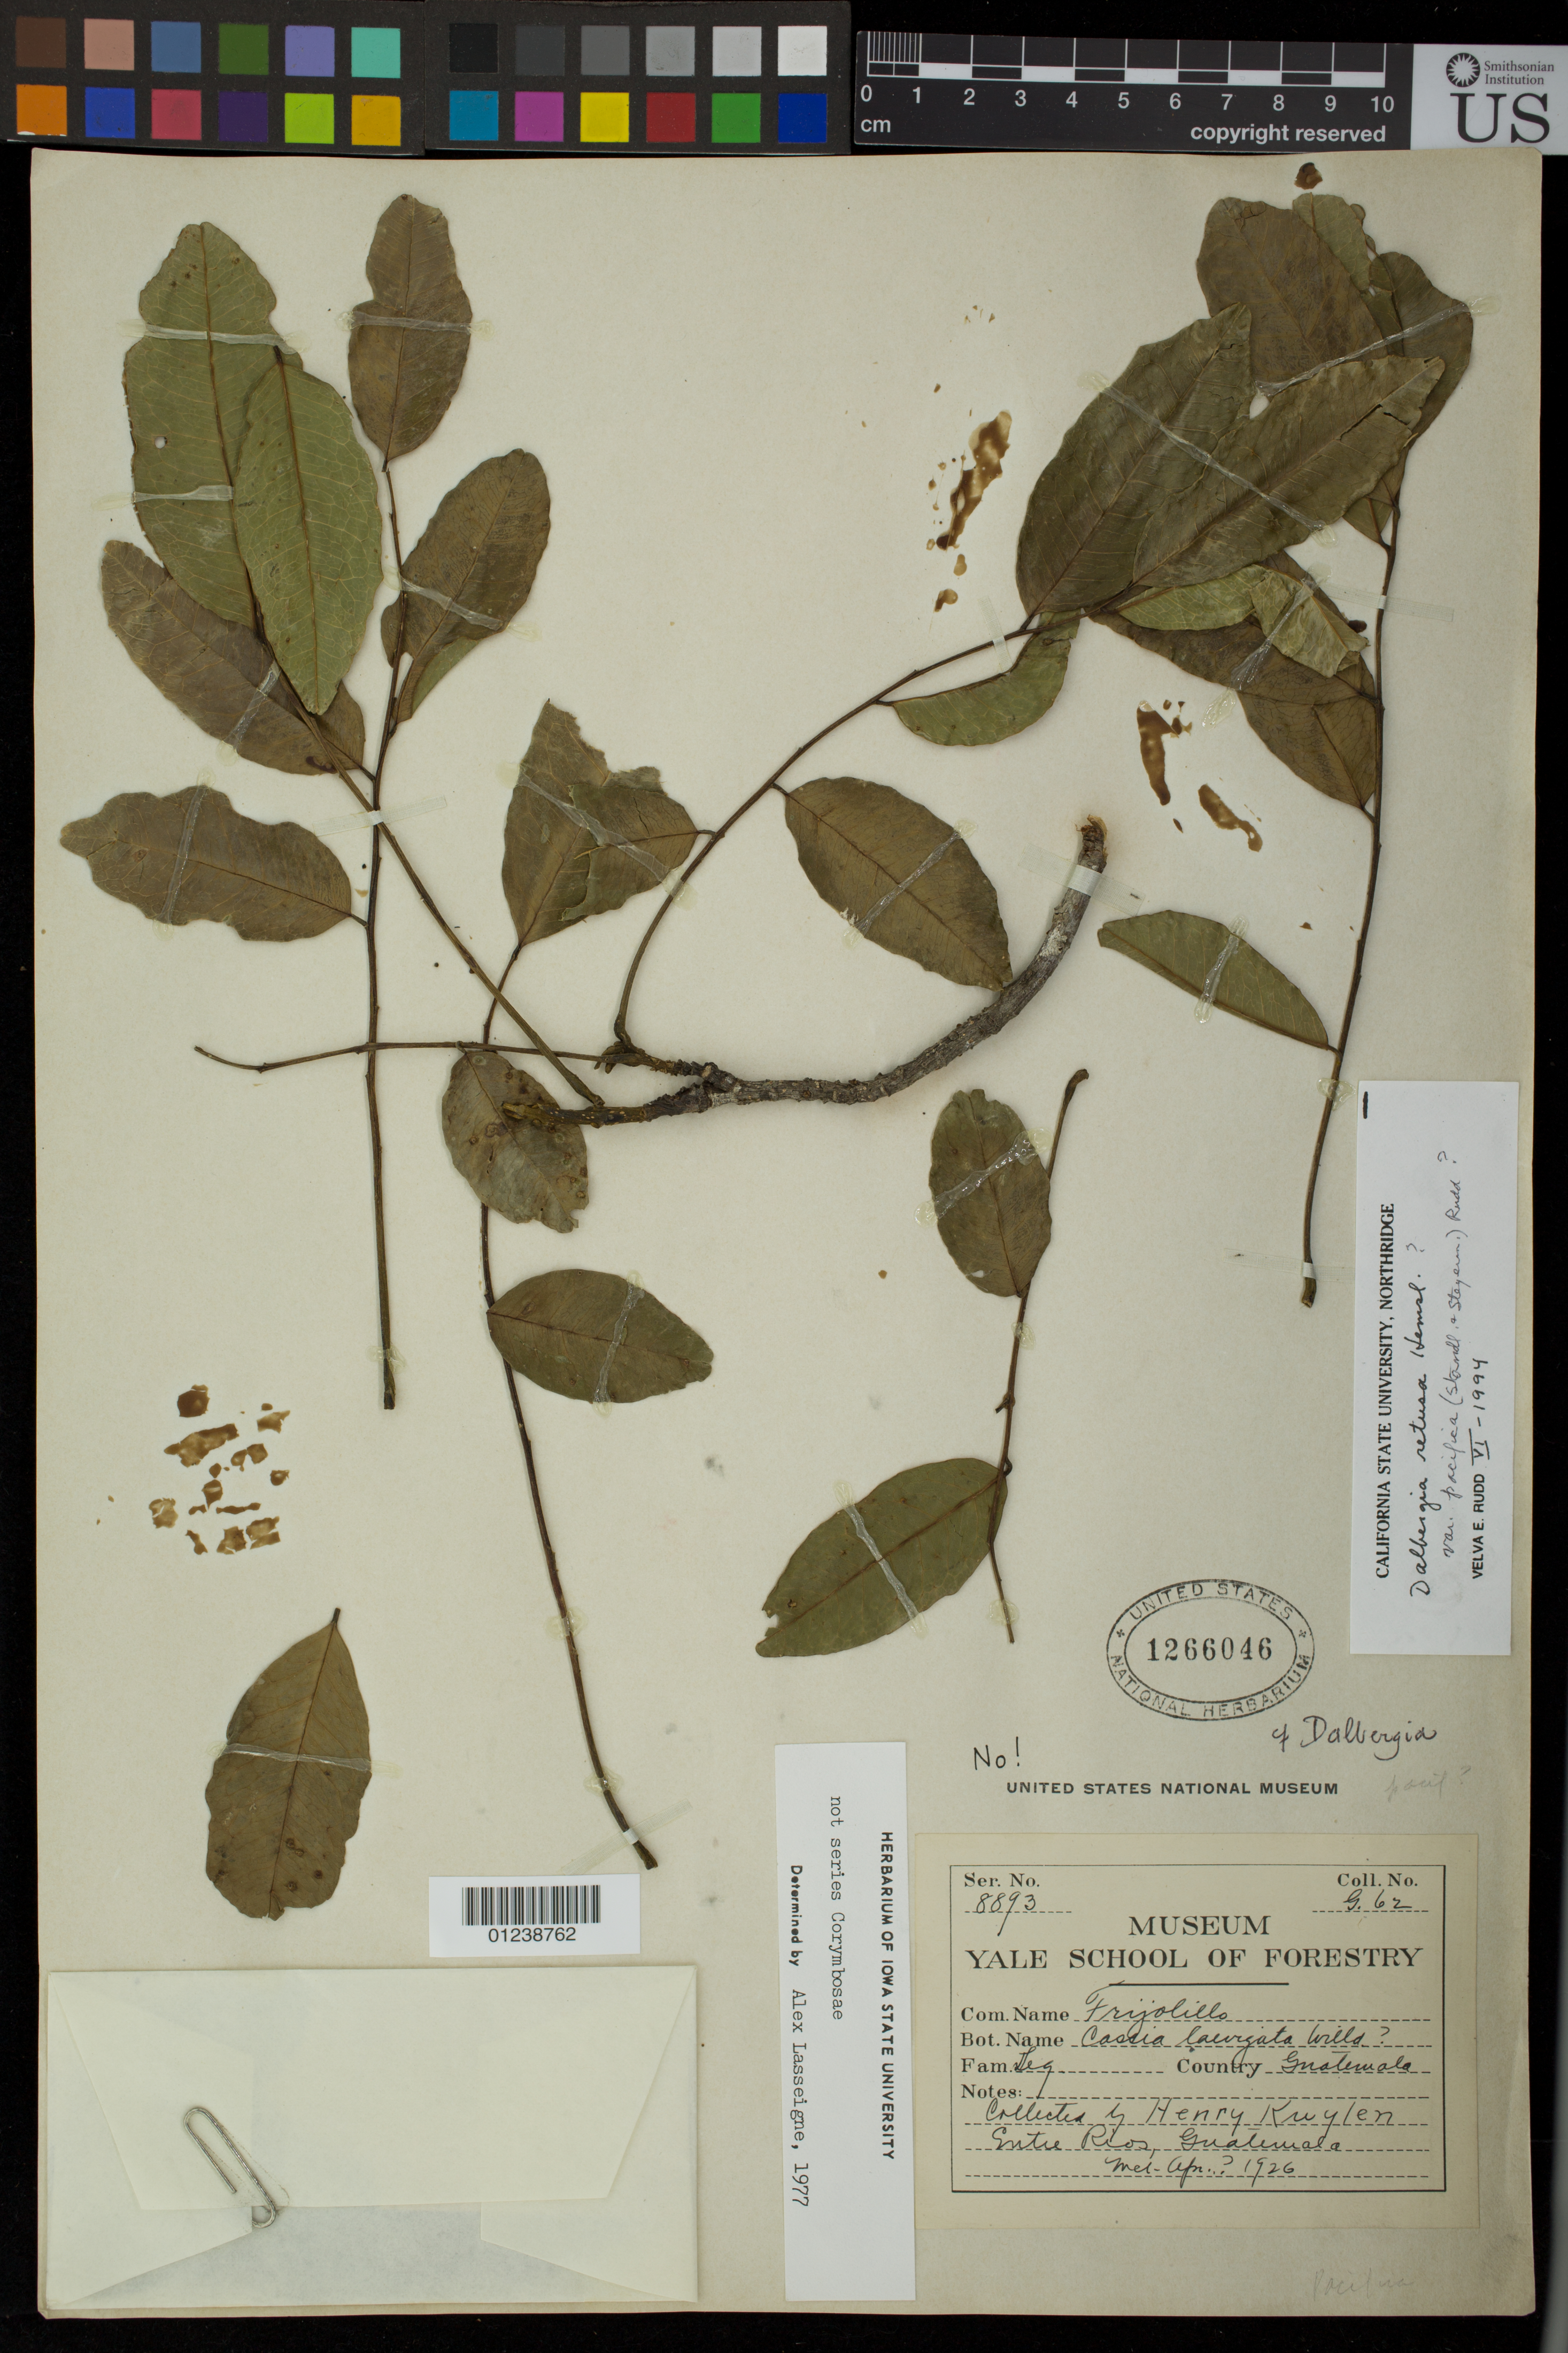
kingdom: Plantae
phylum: Tracheophyta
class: Magnoliopsida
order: Fabales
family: Fabaceae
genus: Dalbergia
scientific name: Dalbergia retusa var. pacifica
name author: (Standl. & Steyerm.) Rudd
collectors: H. Kruylen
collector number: G62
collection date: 1926-03/1926-04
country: Guatemala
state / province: Izabal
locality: Entre Rios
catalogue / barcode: US 1266046